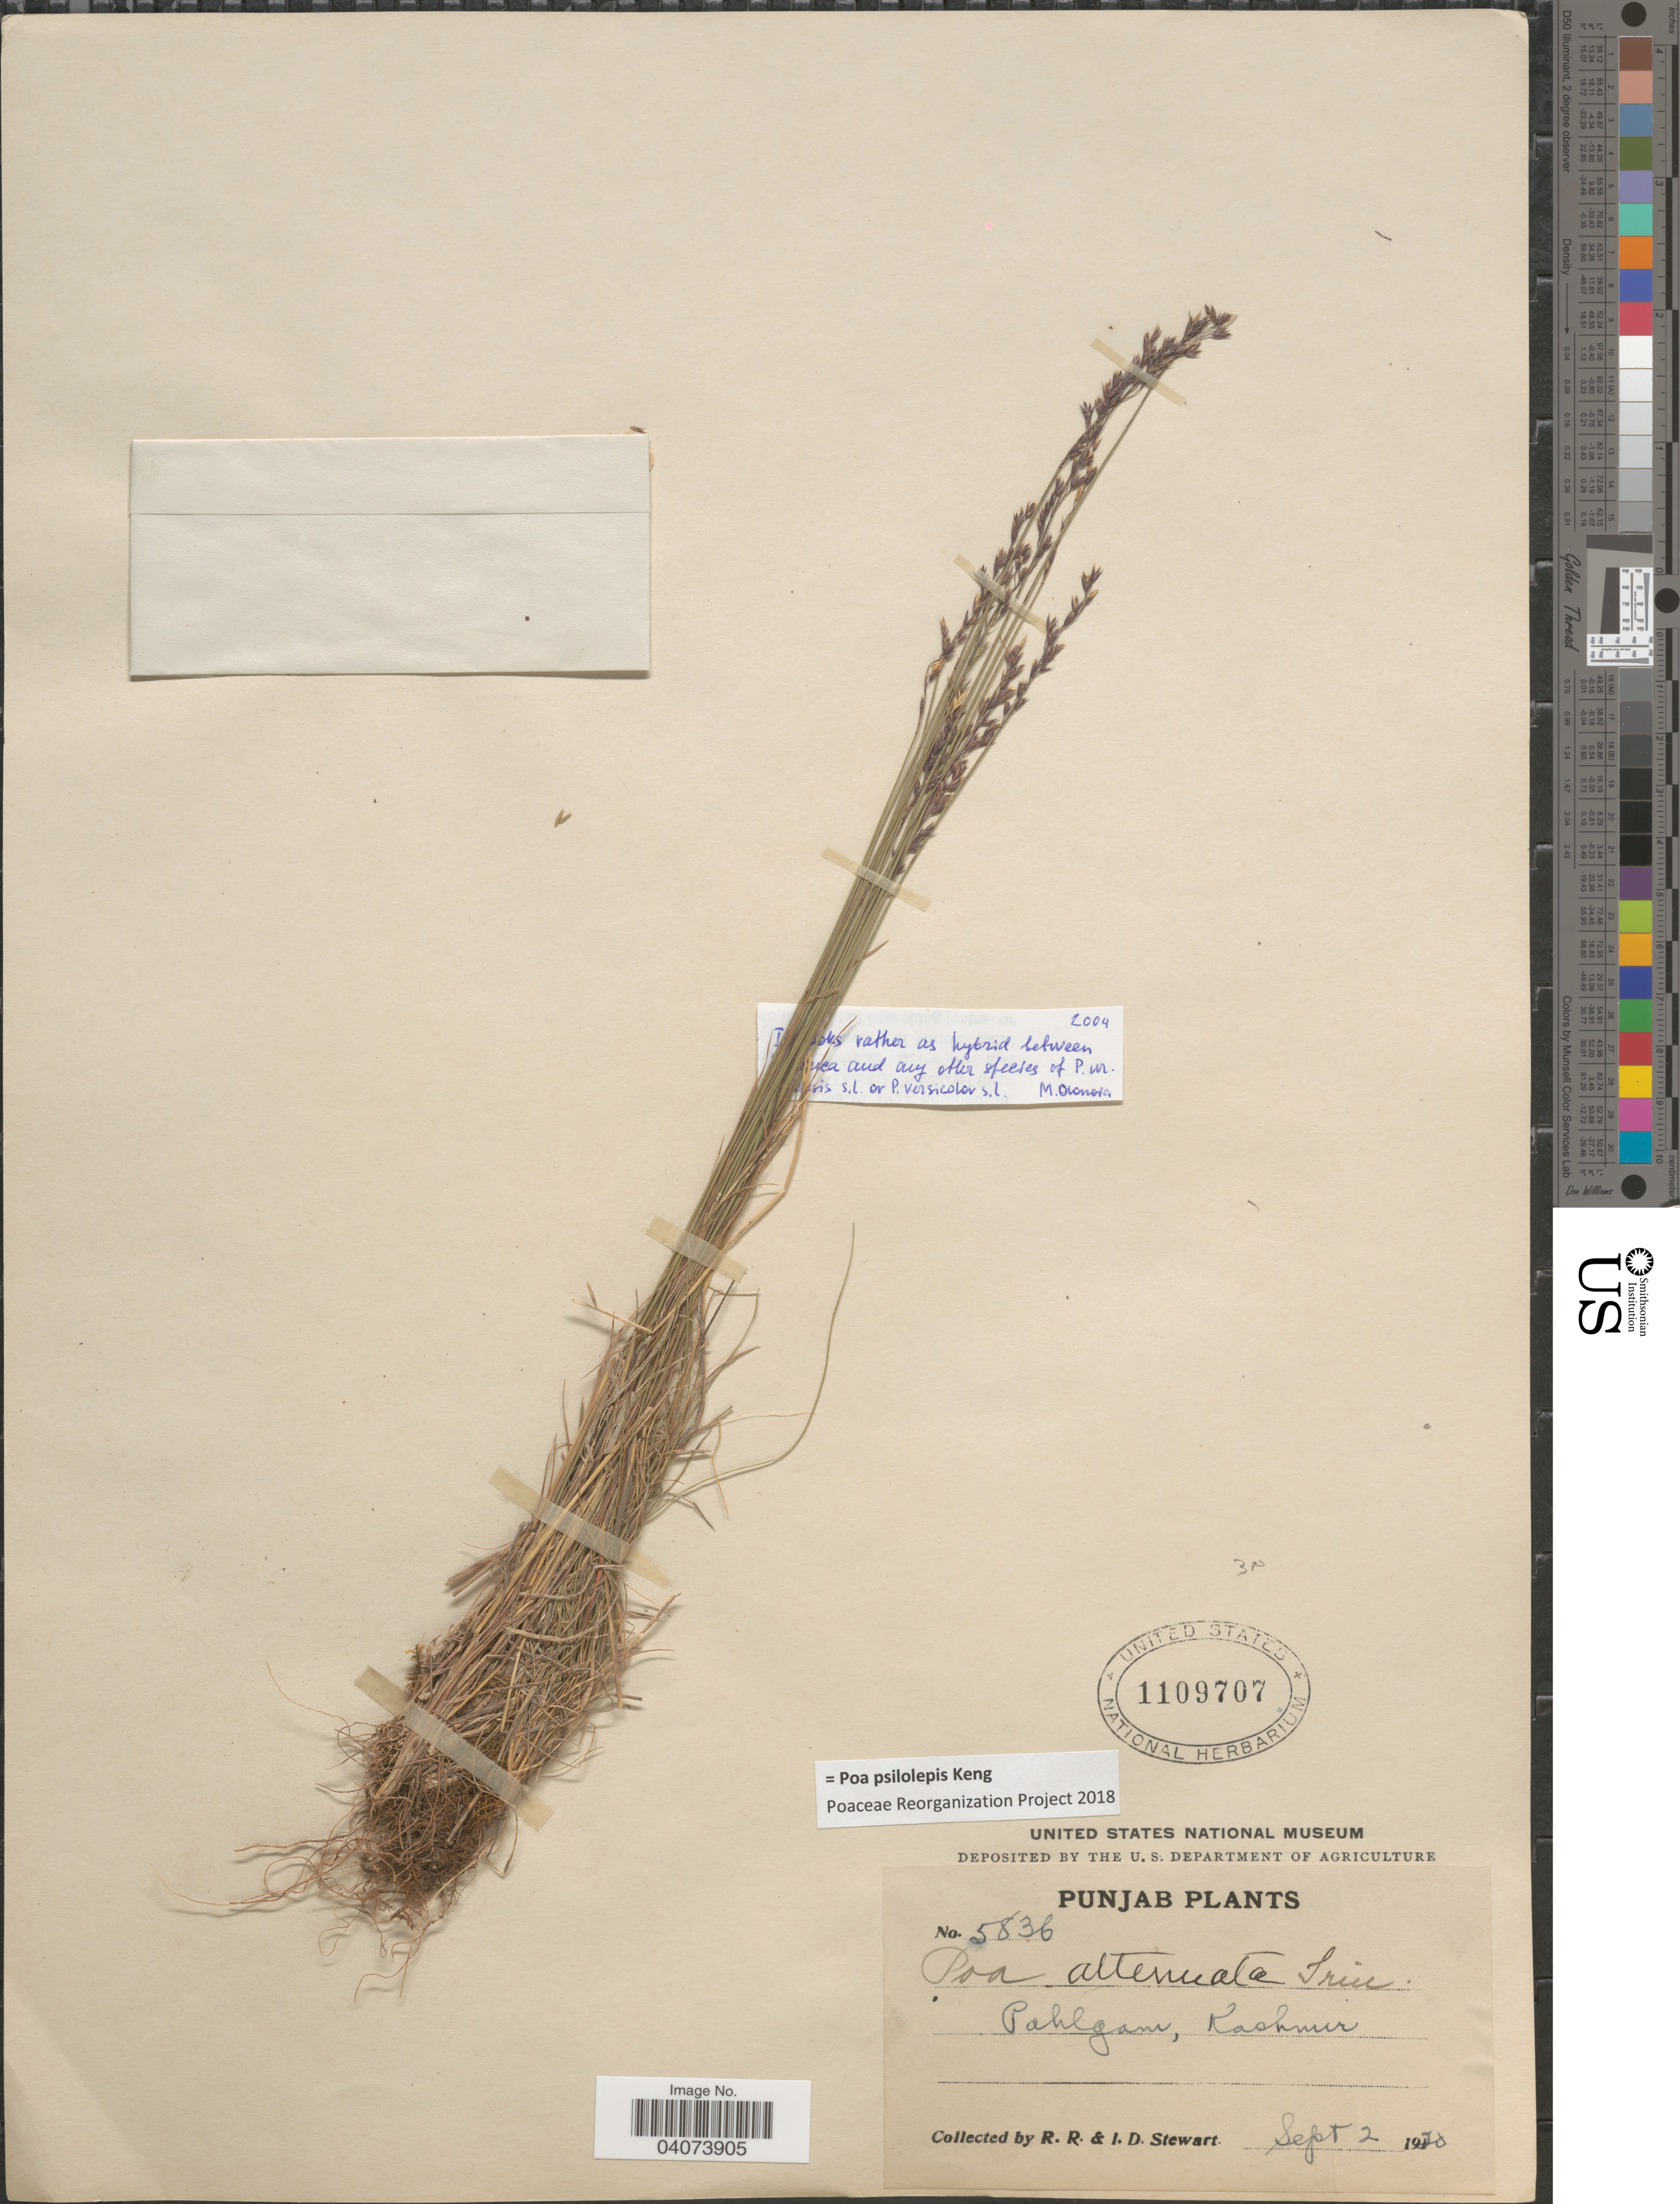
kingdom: Plantae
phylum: Tracheophyta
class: Liliopsida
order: Poales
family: Poaceae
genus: Poa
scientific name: Poa psilolepis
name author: Keng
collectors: R. Stewart & I. Stewart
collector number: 5836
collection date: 1928-09-02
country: India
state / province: Jammu and Kashmir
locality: Pahlgam, Kashmir.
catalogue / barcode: US 1109707